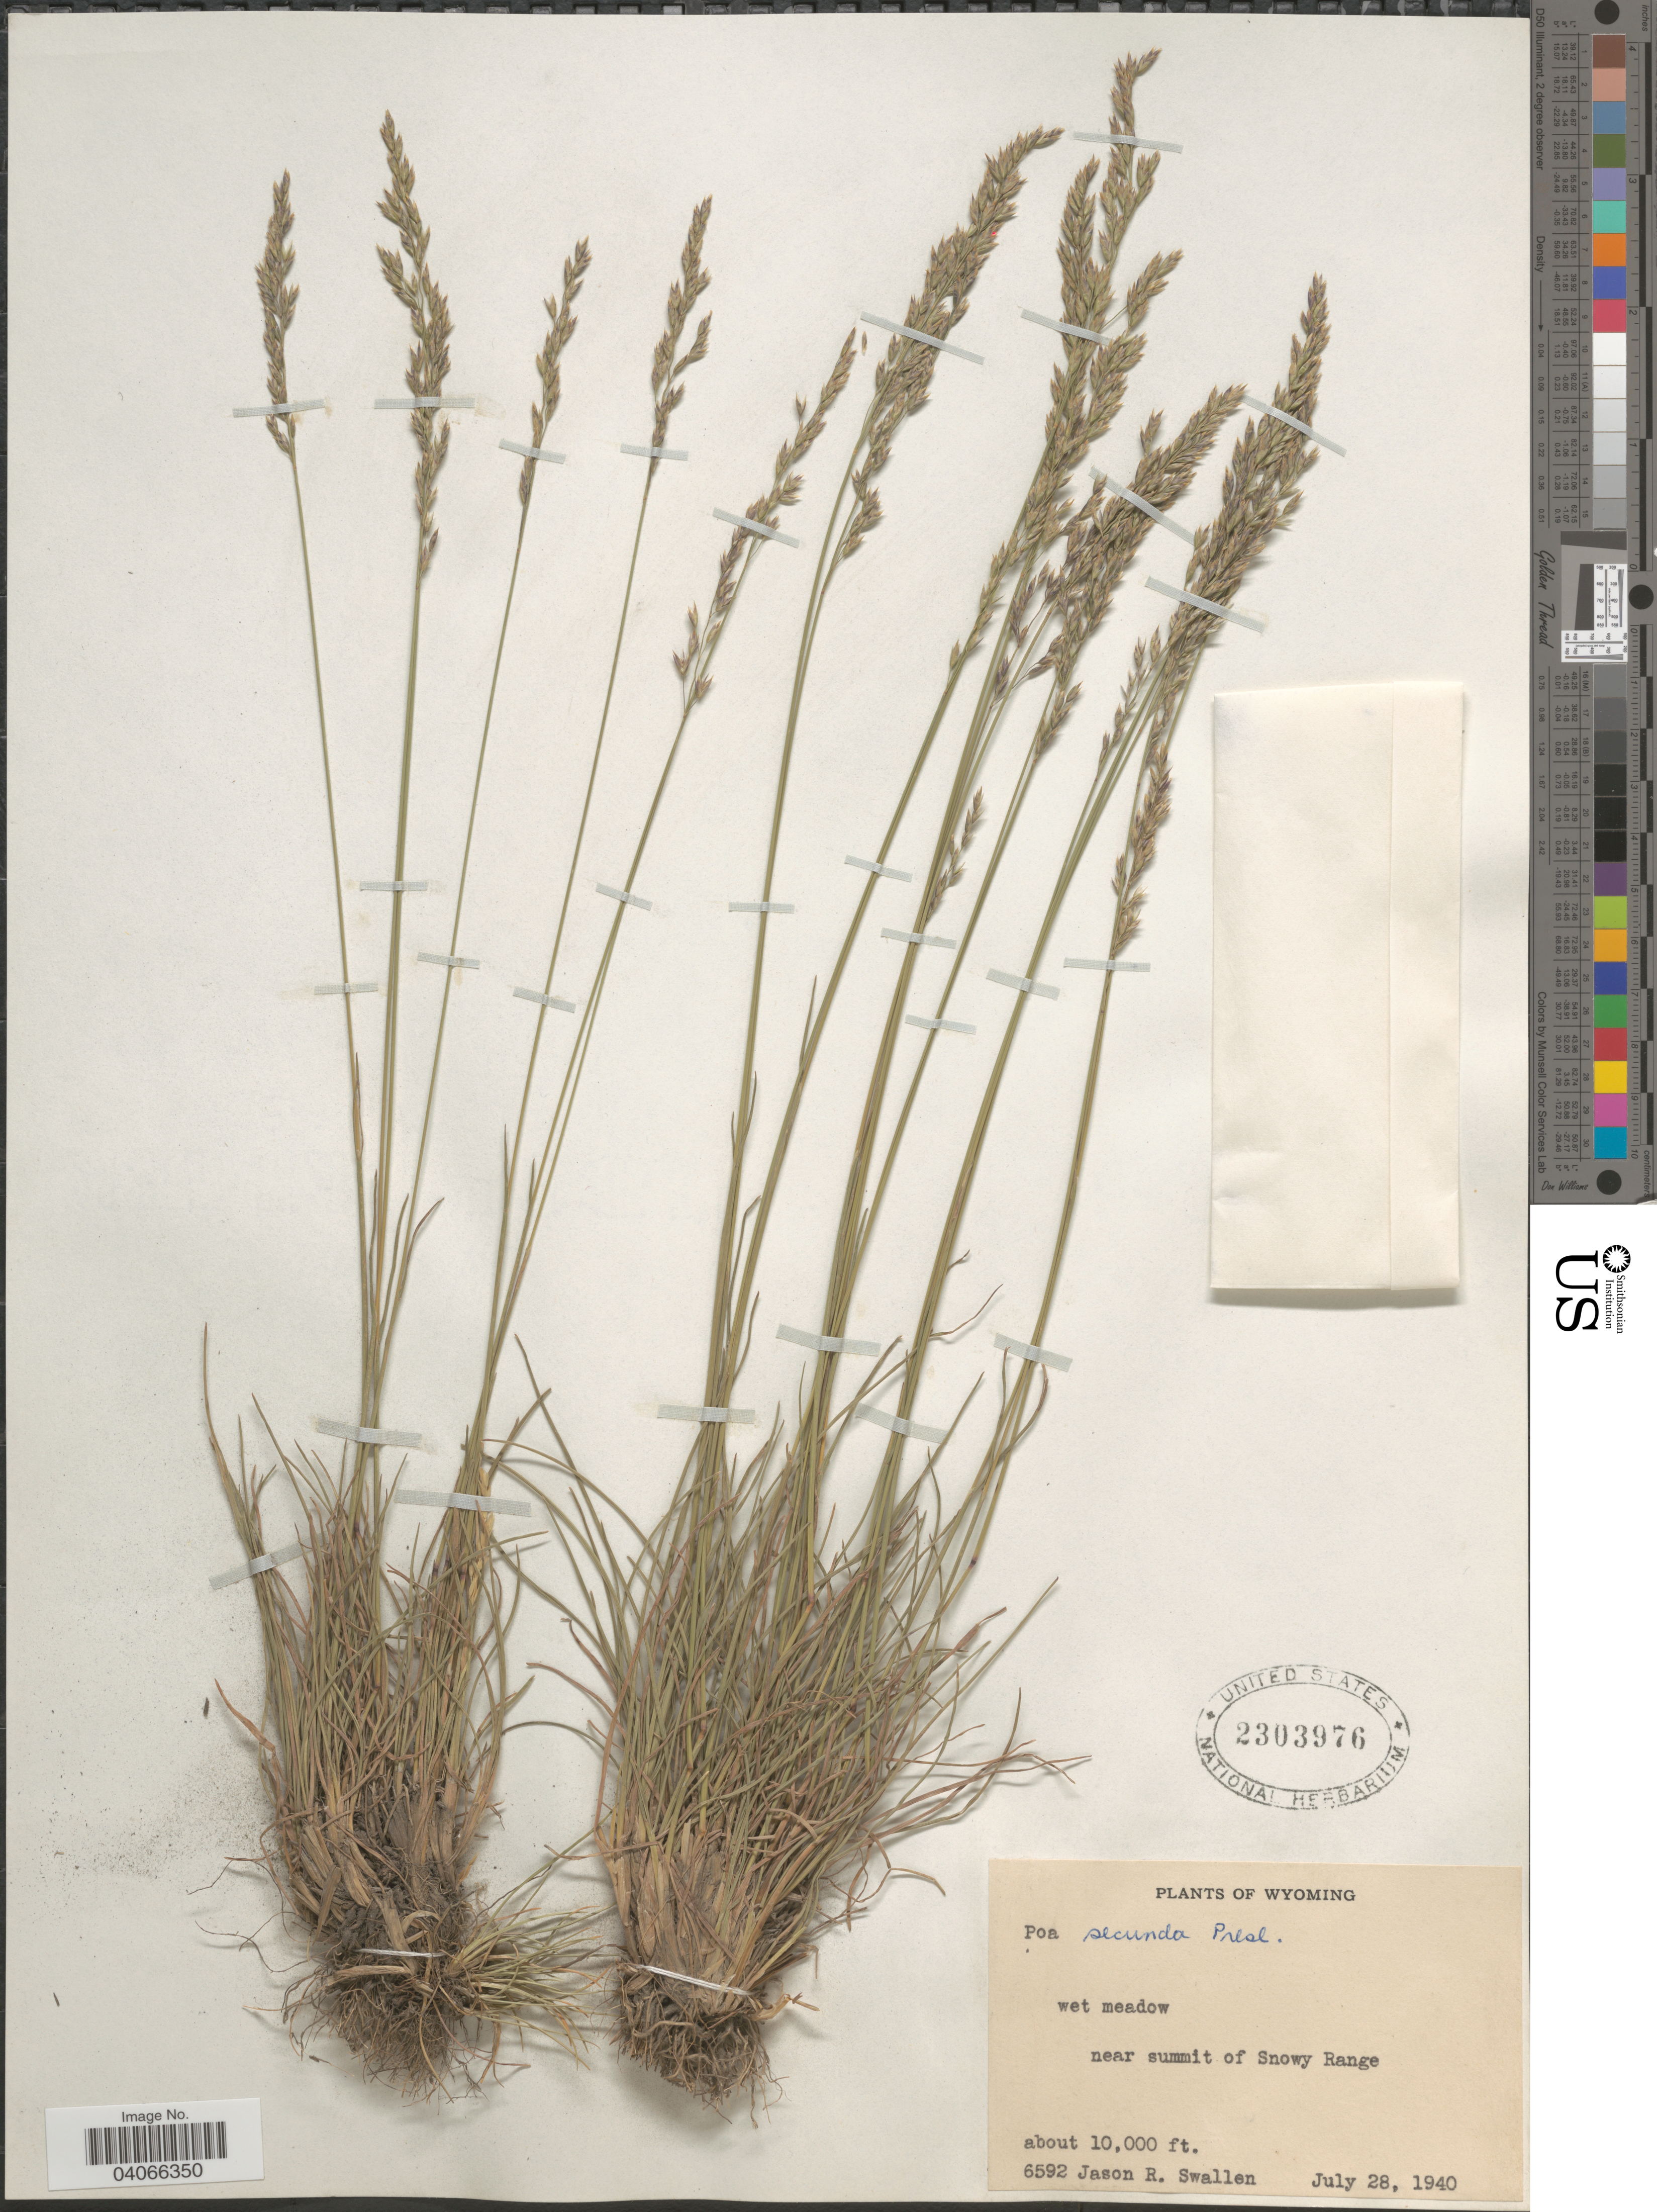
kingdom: Plantae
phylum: Tracheophyta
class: Liliopsida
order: Poales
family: Poaceae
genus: Poa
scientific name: Poa secunda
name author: J. Presl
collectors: J. R. Swallen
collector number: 6592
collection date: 1940-07-28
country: United States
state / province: Wyoming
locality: Near summit of Snowy Range.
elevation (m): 3048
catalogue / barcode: US 2303976